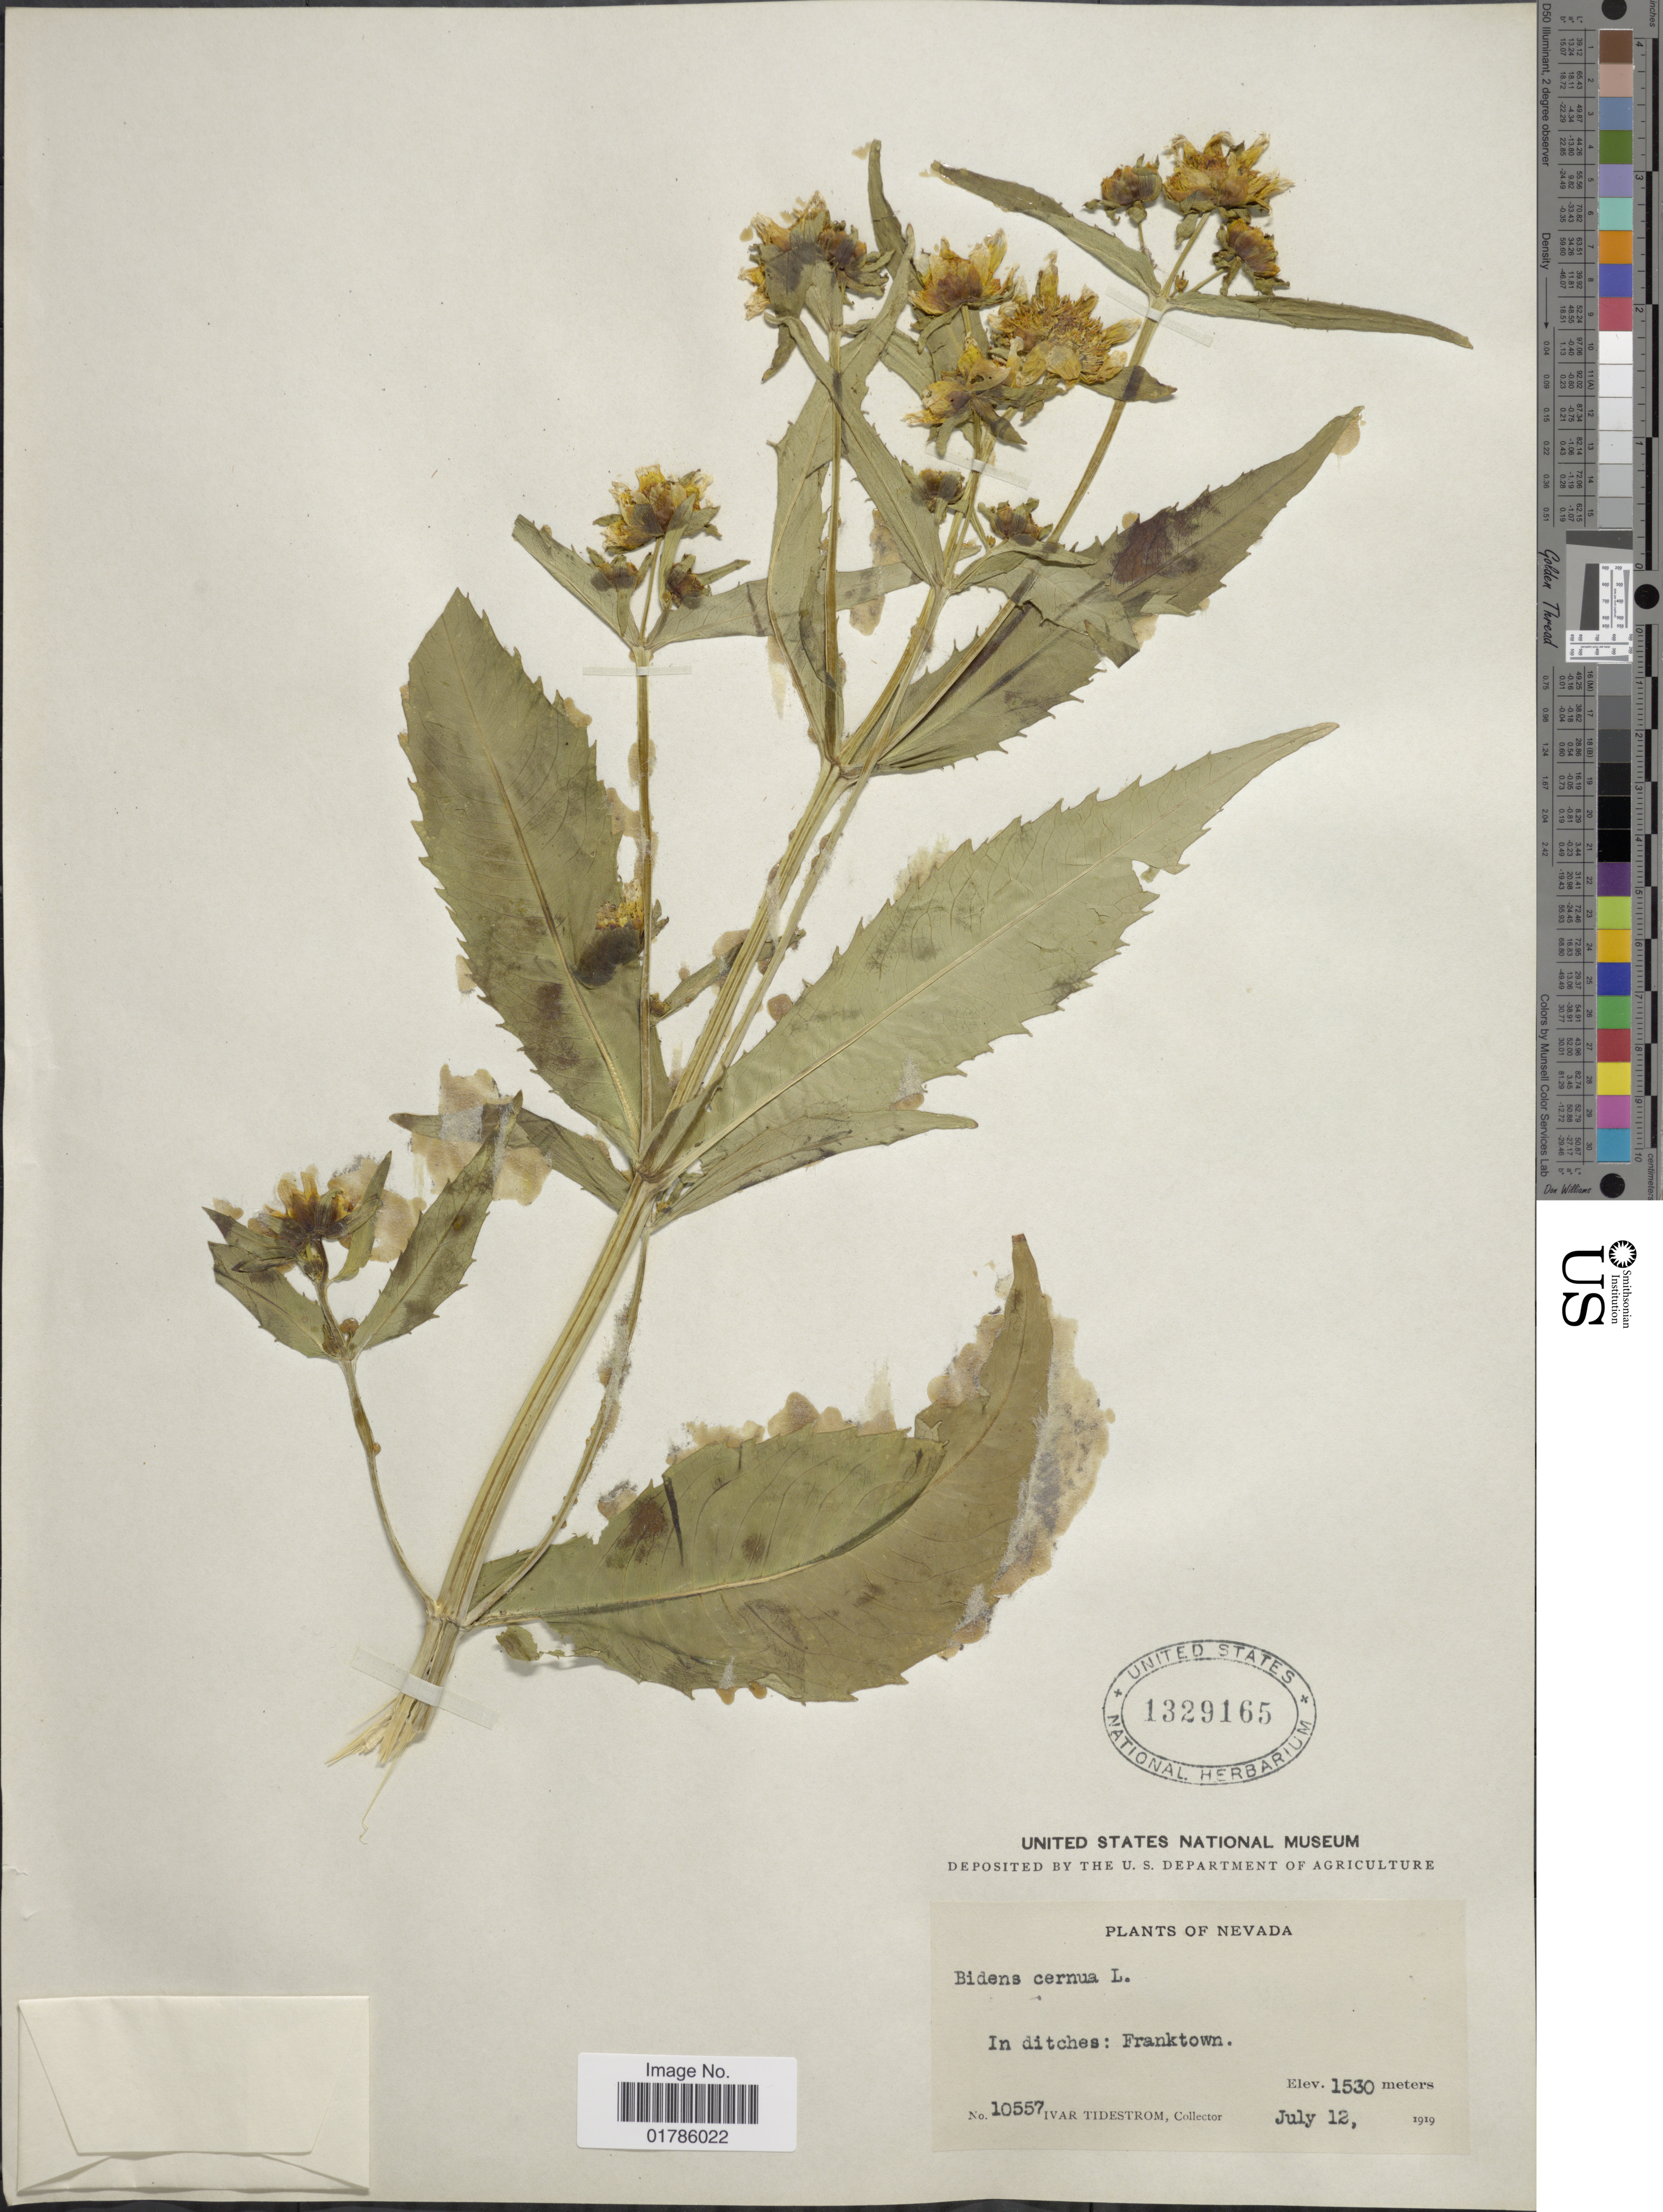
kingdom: Plantae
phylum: Tracheophyta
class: Magnoliopsida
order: Asterales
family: Asteraceae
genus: Bidens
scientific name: Bidens cernua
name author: L.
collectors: I. F. Tidestrom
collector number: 10557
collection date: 1919-07-12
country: United States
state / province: Nevada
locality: In ditches: Franktown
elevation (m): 1530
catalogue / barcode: US 1329165